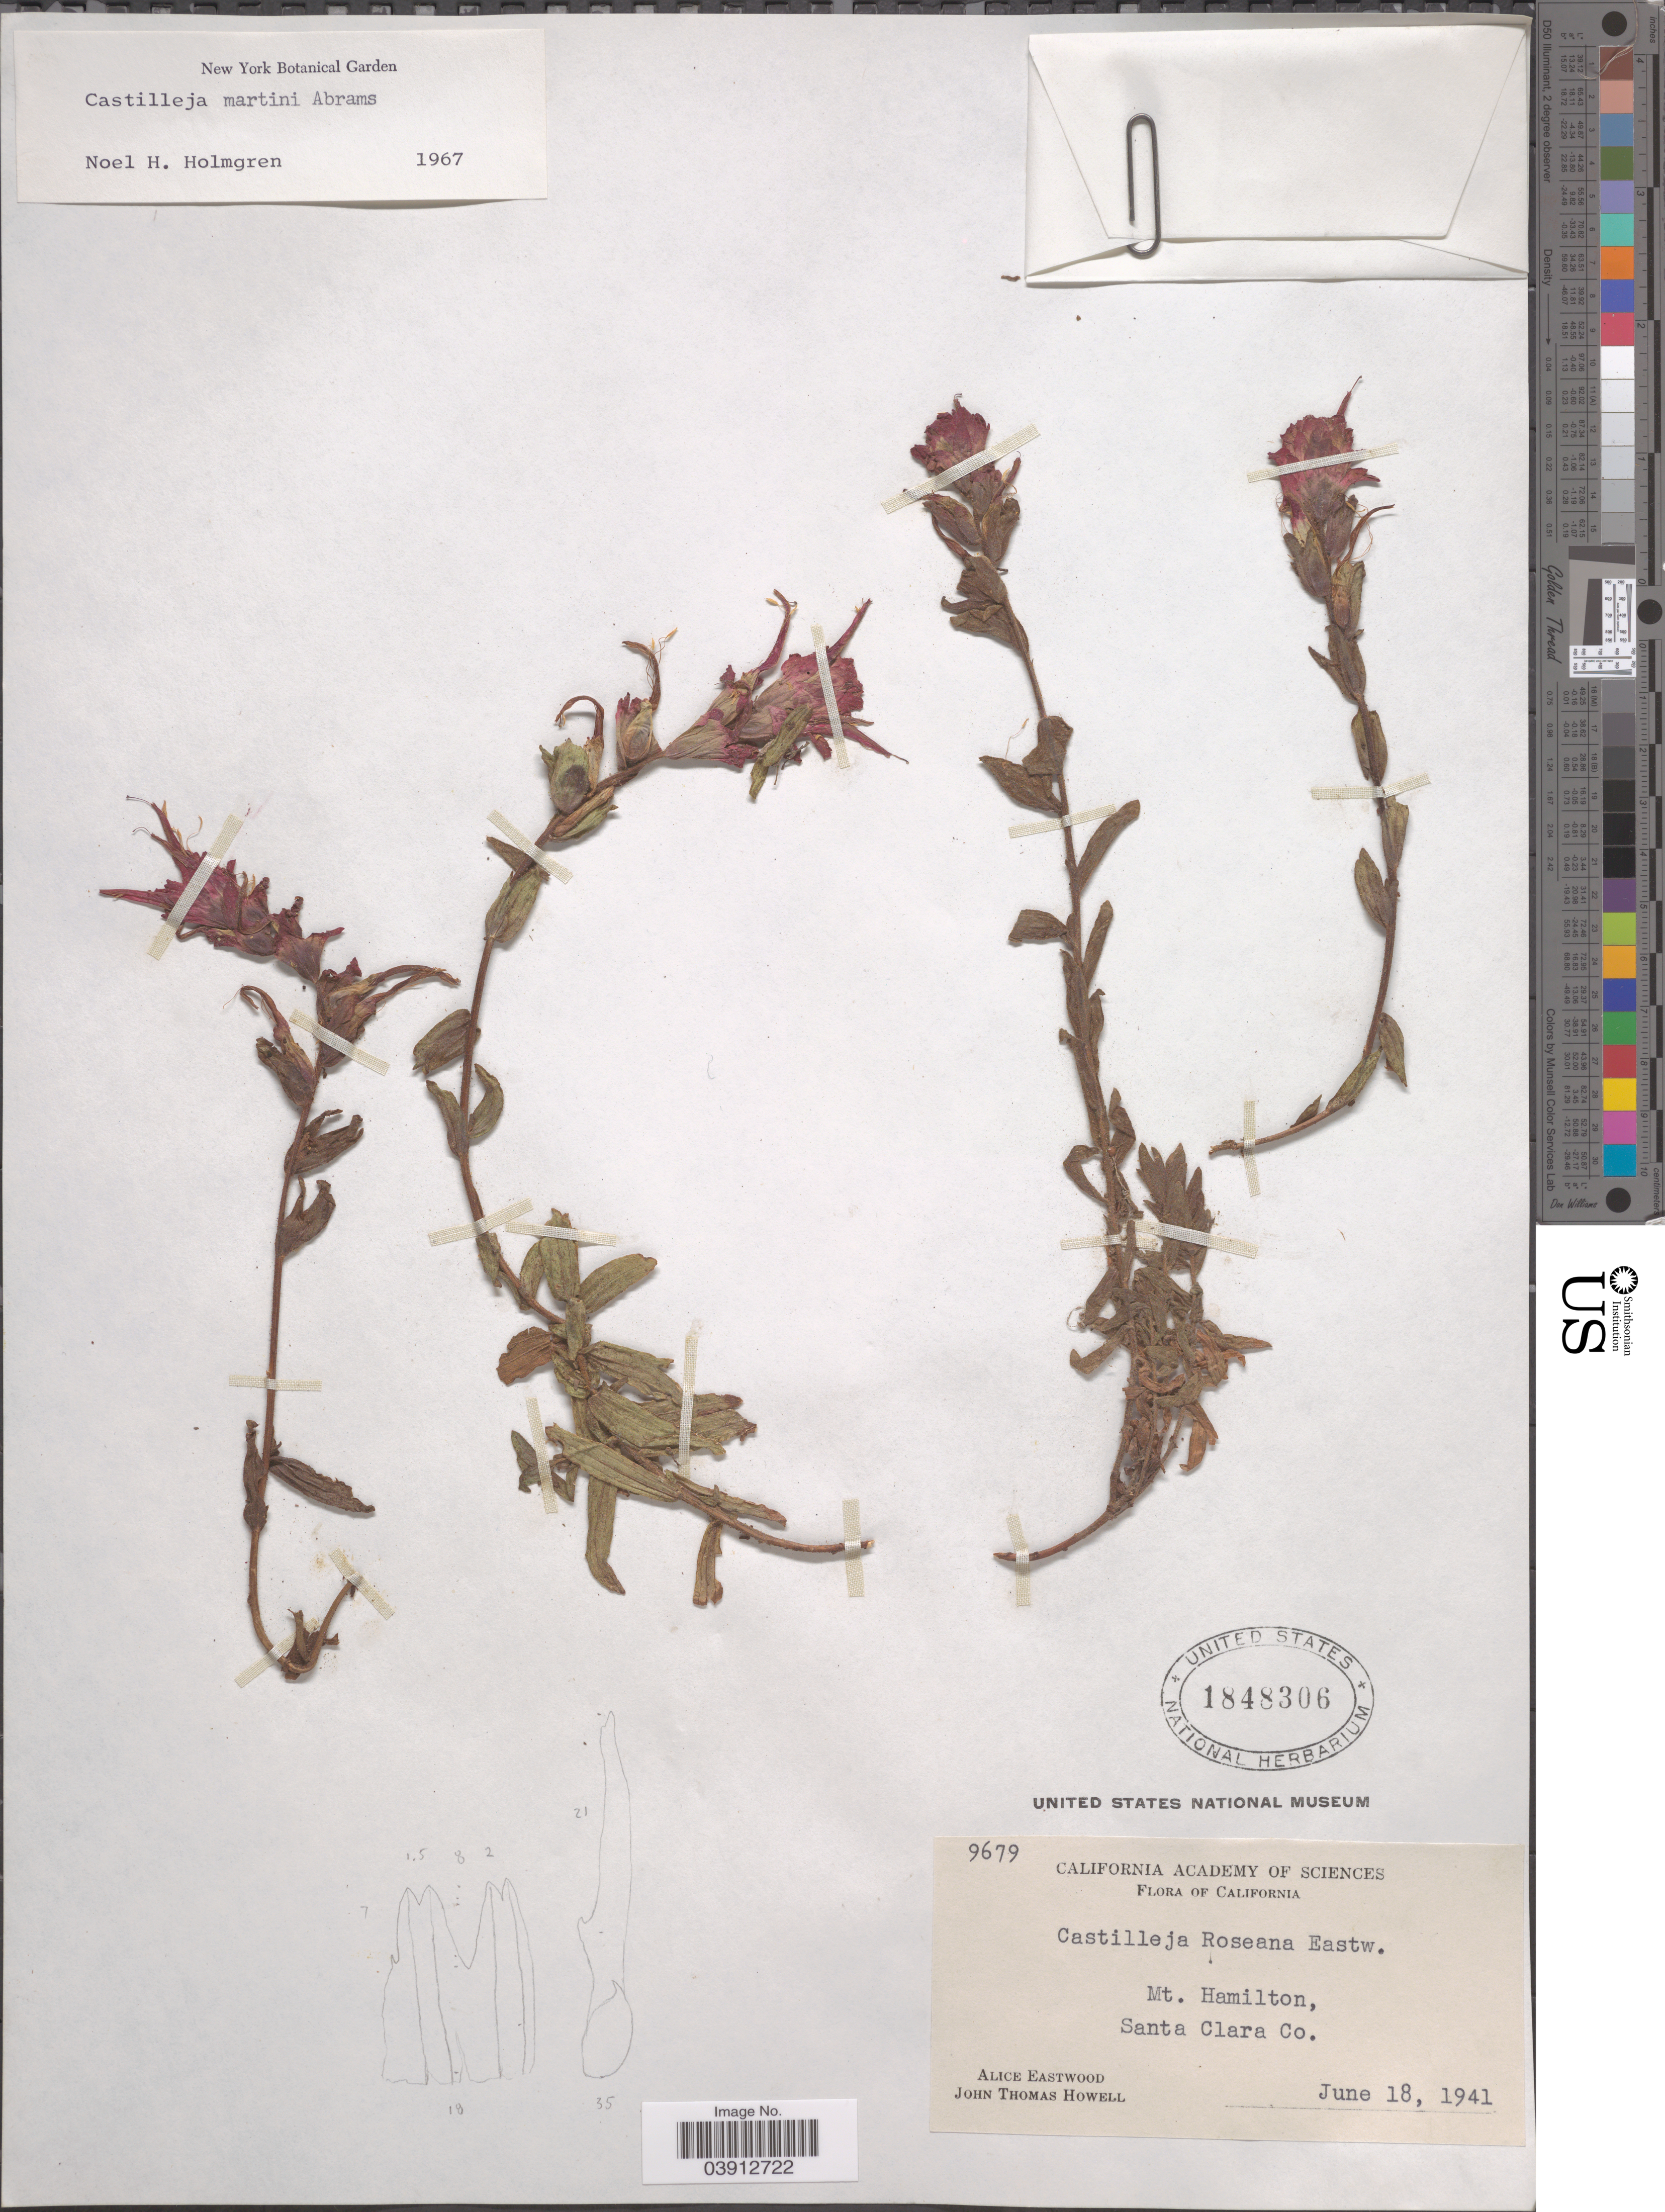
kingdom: Plantae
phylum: Tracheophyta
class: Magnoliopsida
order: Lamiales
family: Orobanchaceae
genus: Castilleja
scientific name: Castilleja martinii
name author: Abrams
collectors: A. Eastwood & J. T. Howell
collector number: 9679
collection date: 1941-06-18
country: United States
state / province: California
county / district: Santa Clara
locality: Mt. Hamilton, Santa Clara Co.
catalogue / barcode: US 1848306